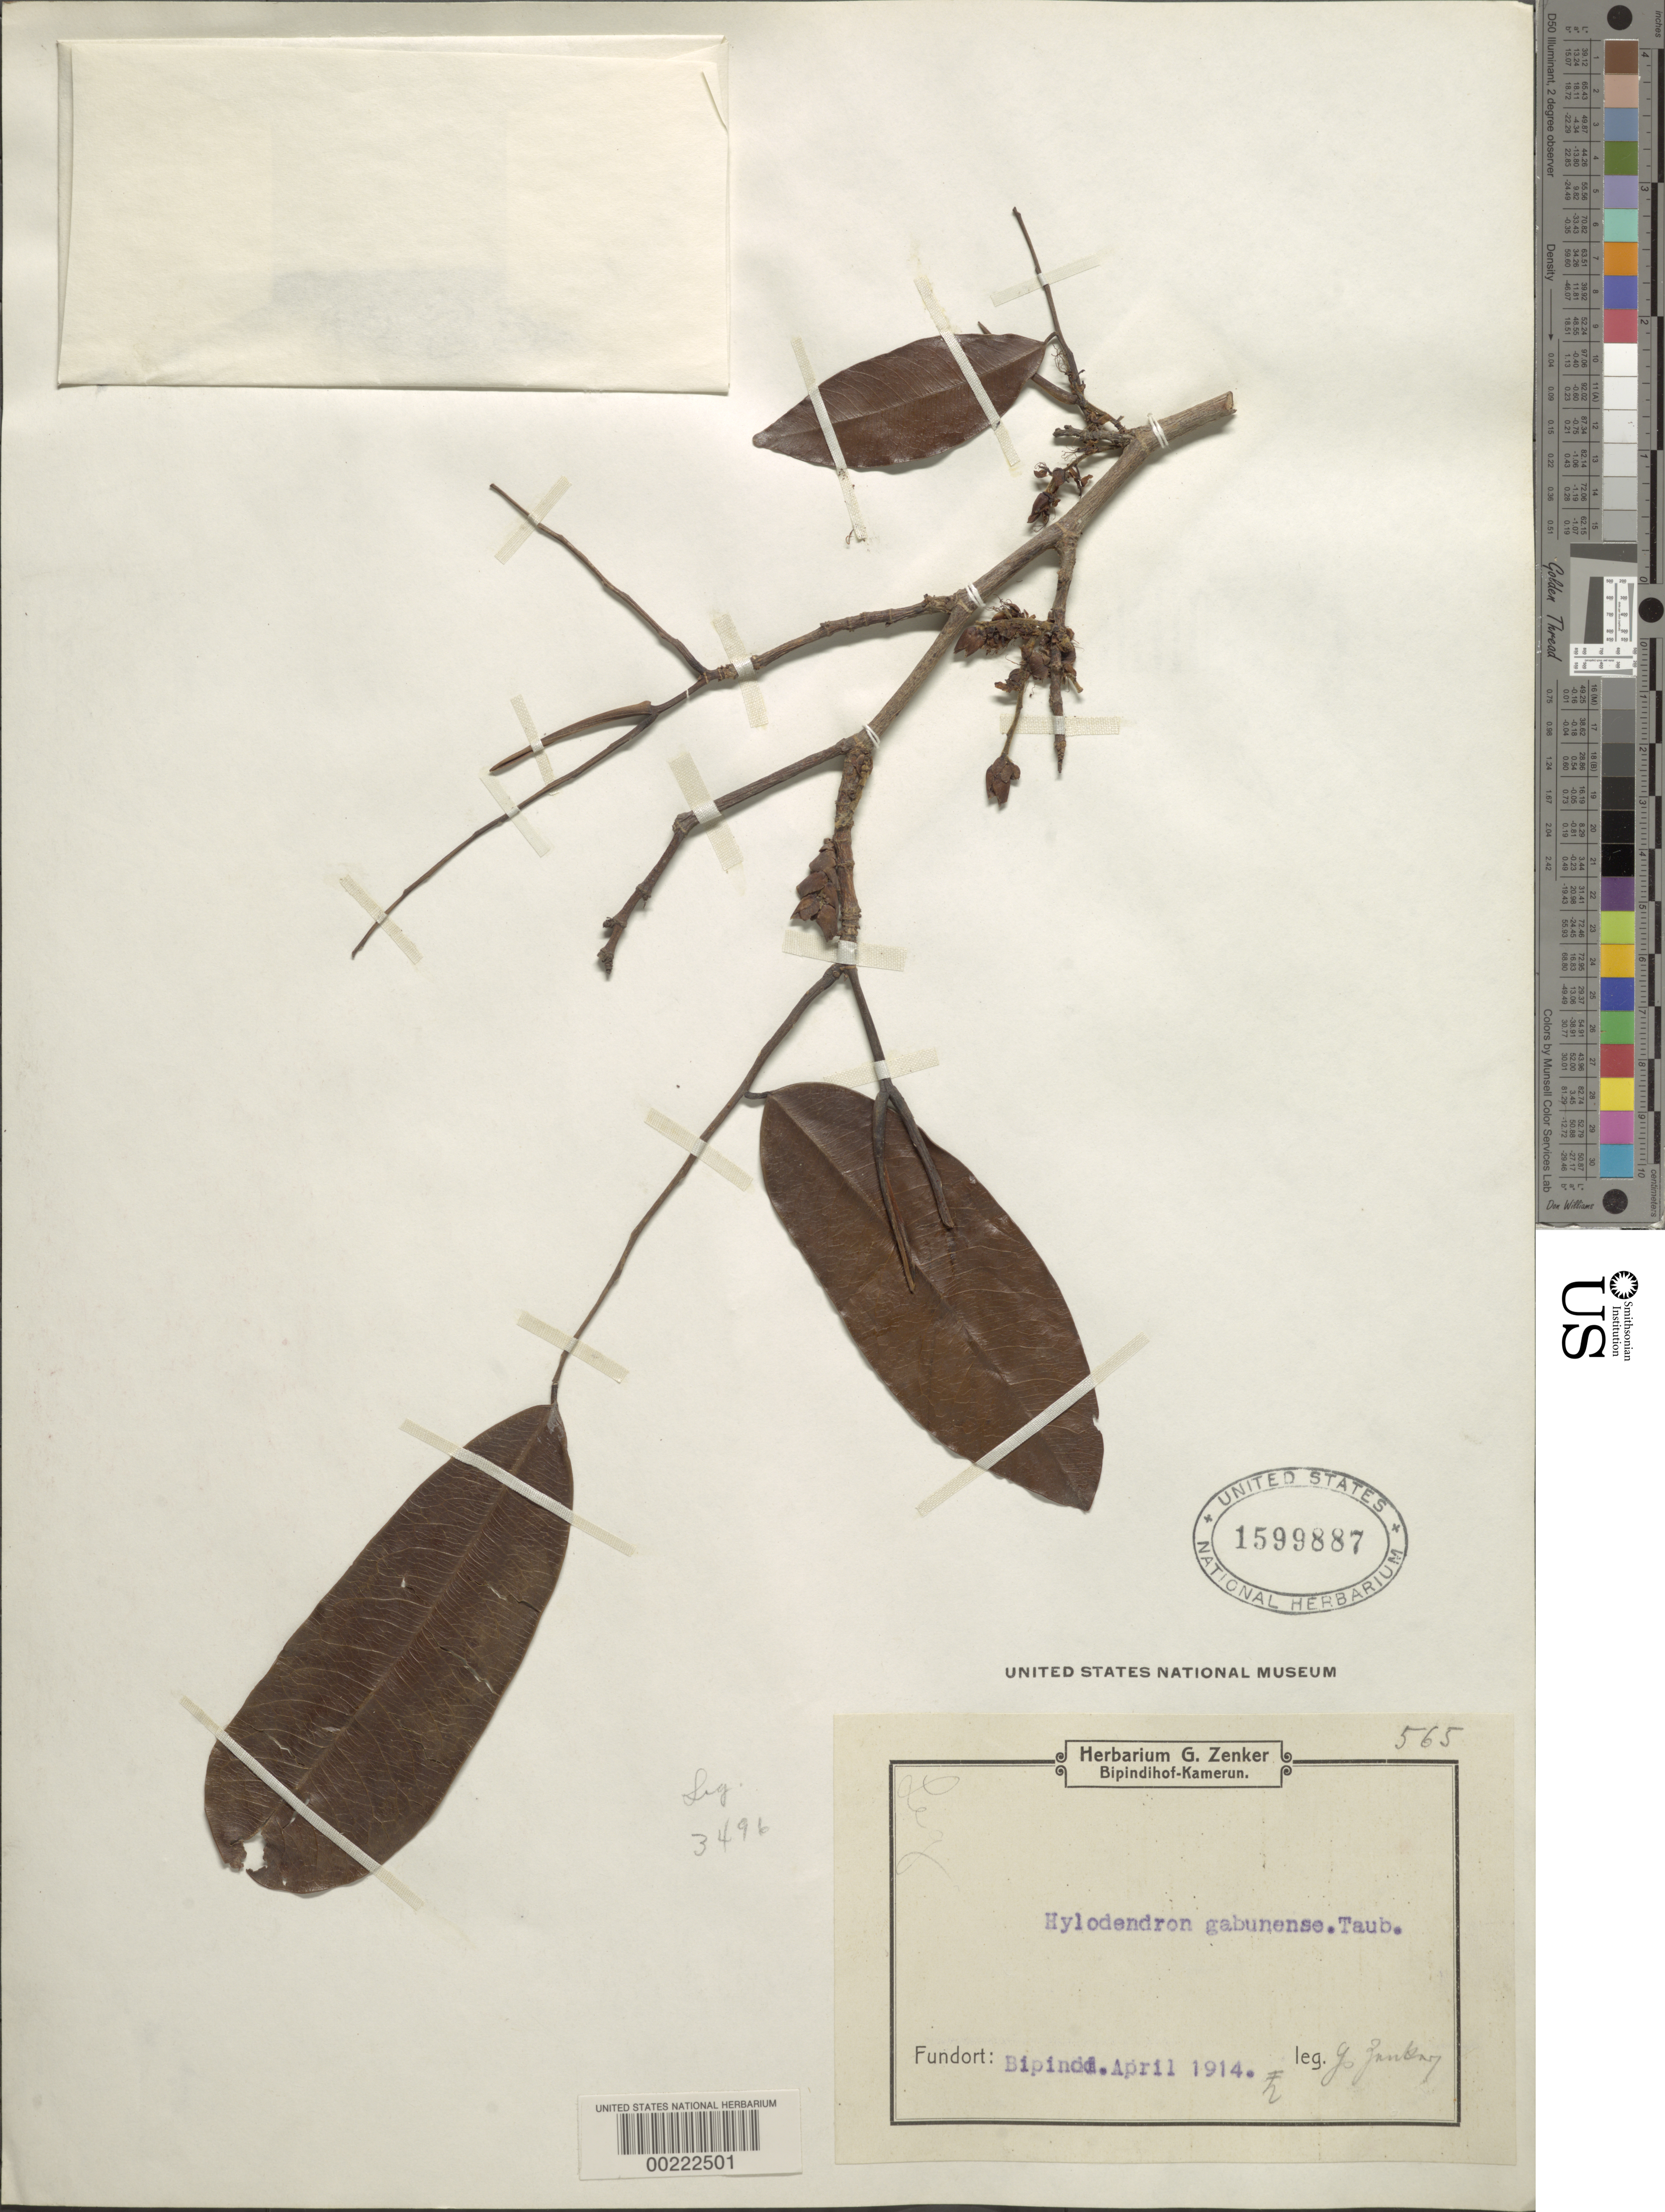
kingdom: Plantae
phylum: Tracheophyta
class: Magnoliopsida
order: Fabales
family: Fabaceae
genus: Hylodendron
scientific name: Hylodendron gabunensis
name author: Taub.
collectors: G. A. Zenker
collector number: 565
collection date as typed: Apr 1914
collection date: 1914-04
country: Cameroon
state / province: Sud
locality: Bipinde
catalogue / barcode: US 1599887